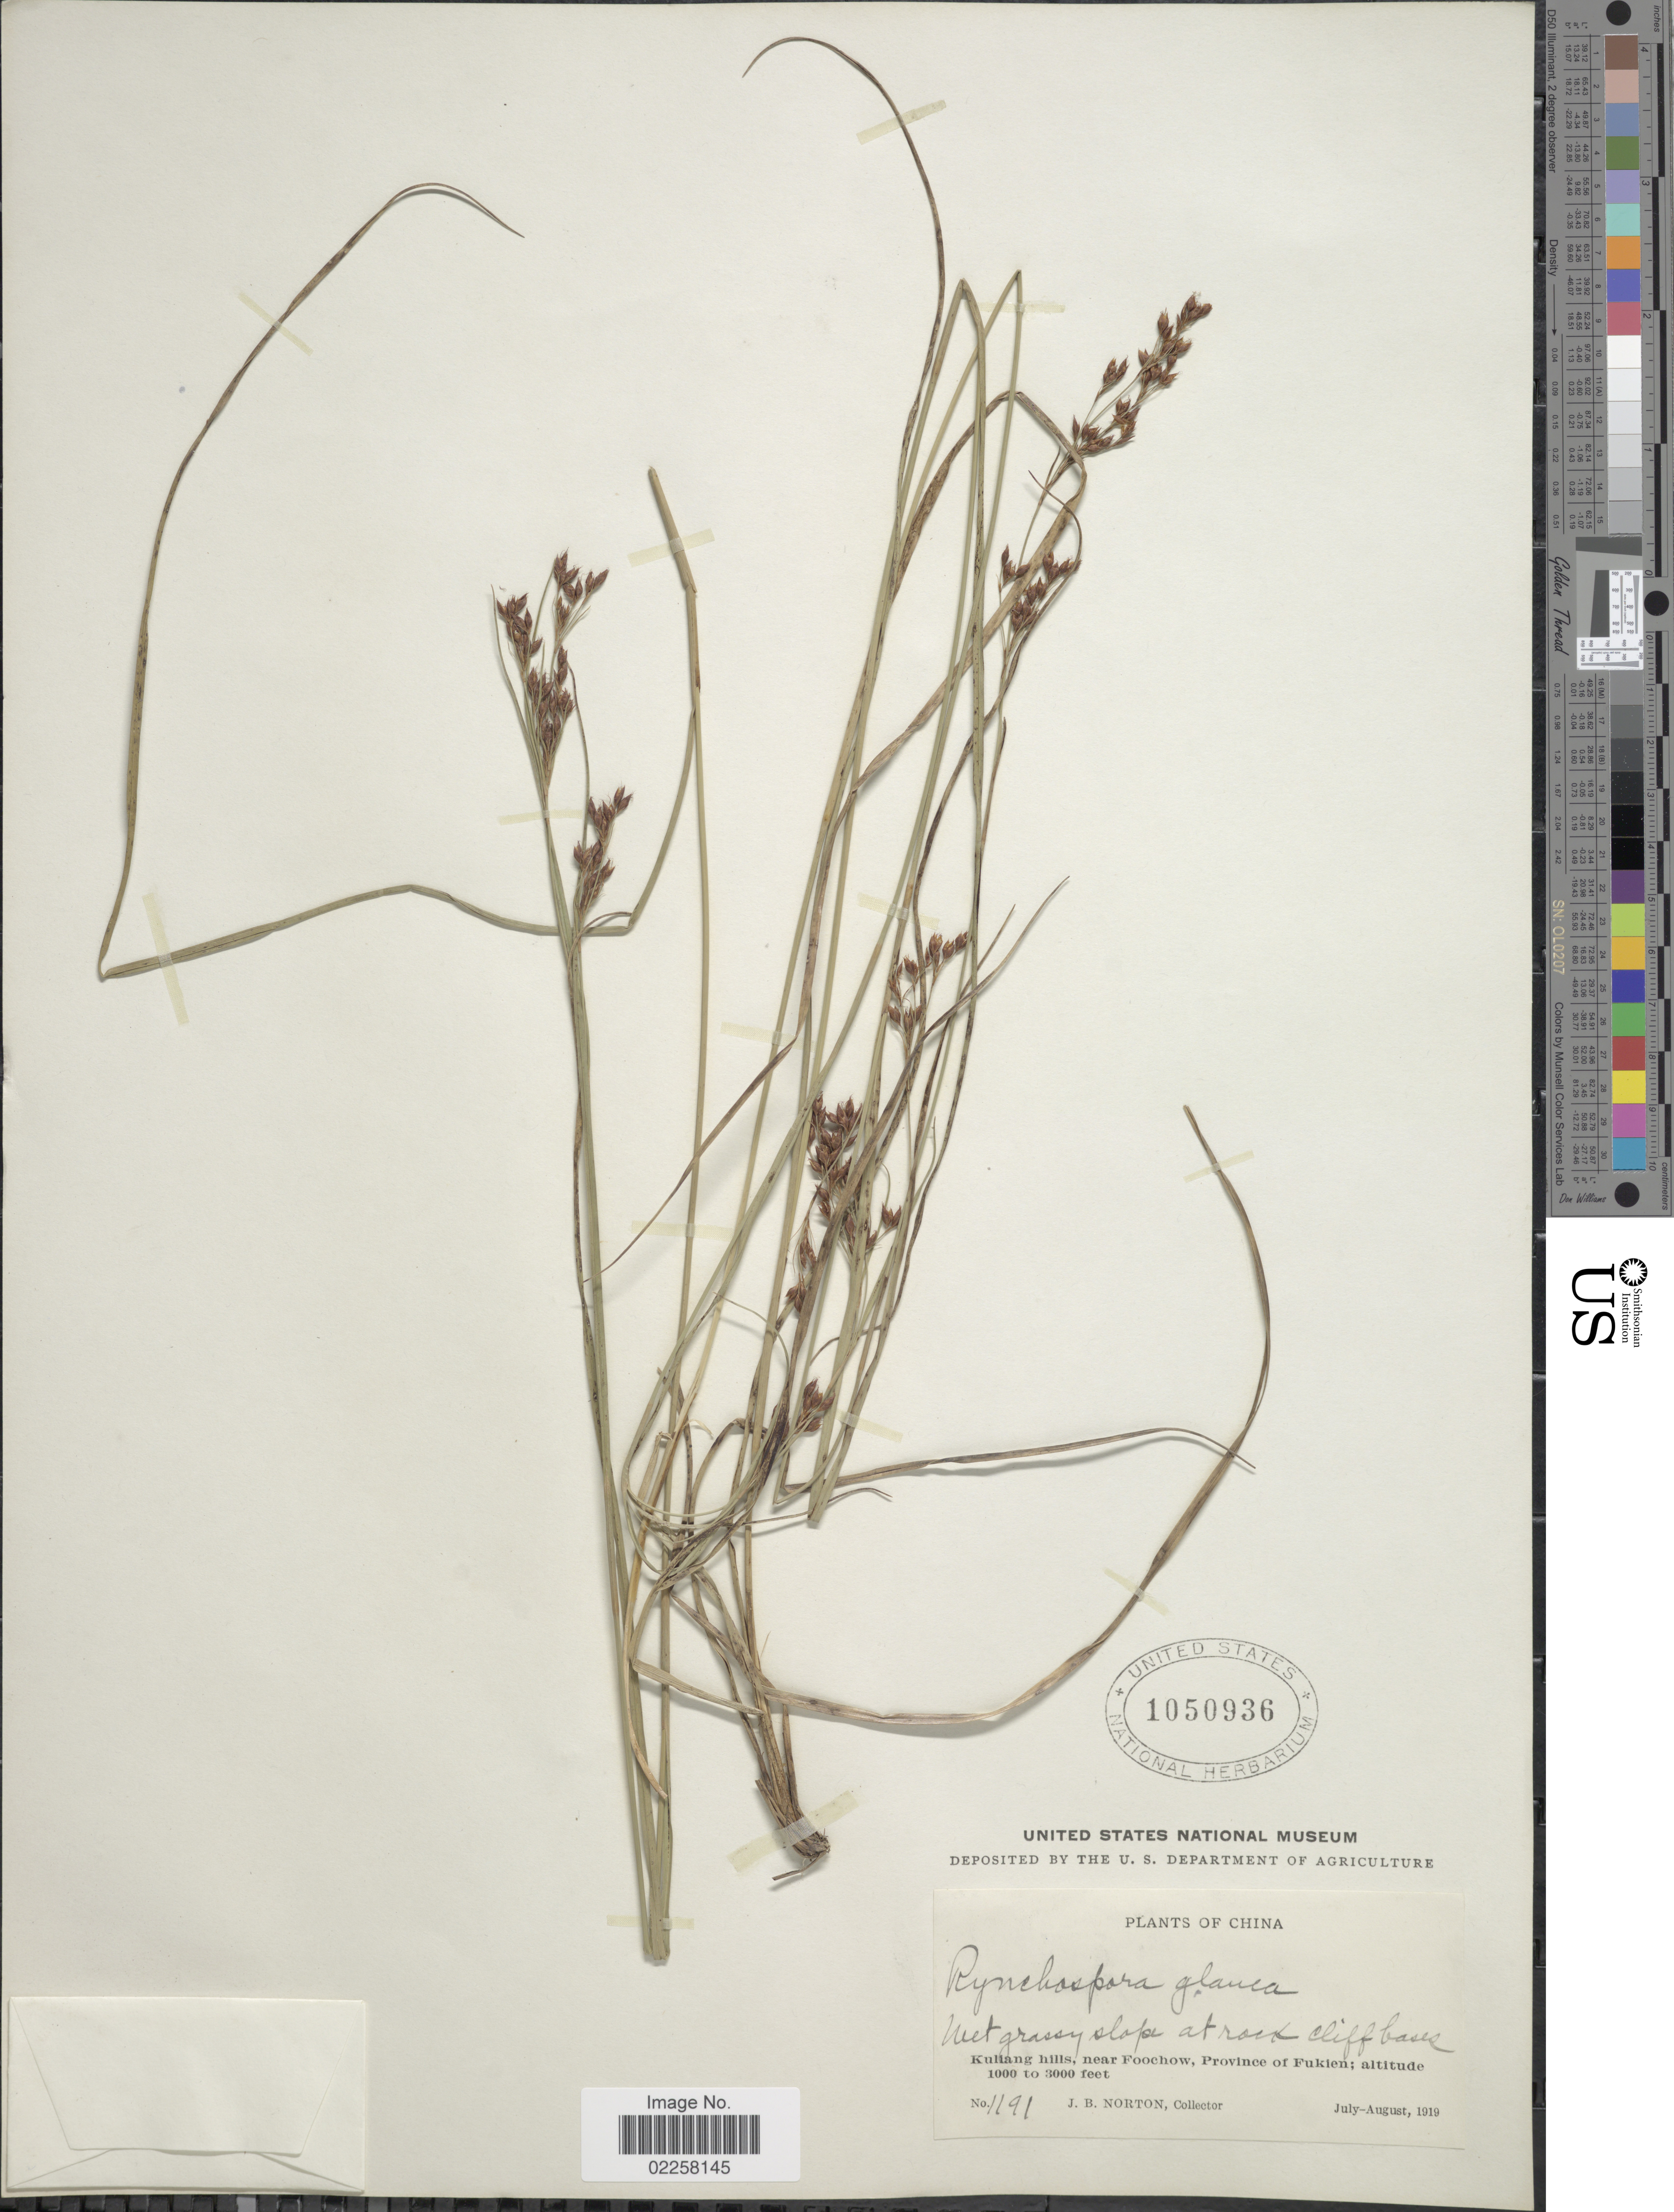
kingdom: Plantae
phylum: Tracheophyta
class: Liliopsida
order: Poales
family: Cyperaceae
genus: Rhynchospora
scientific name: Rhynchospora rugosa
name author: (Vahl) Gale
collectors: J. B. Norton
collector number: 1191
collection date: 1919-07/1919-08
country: China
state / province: Fujian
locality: Juliang hills, near Foochow, Province of Fukien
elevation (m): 305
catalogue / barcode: US 1050936